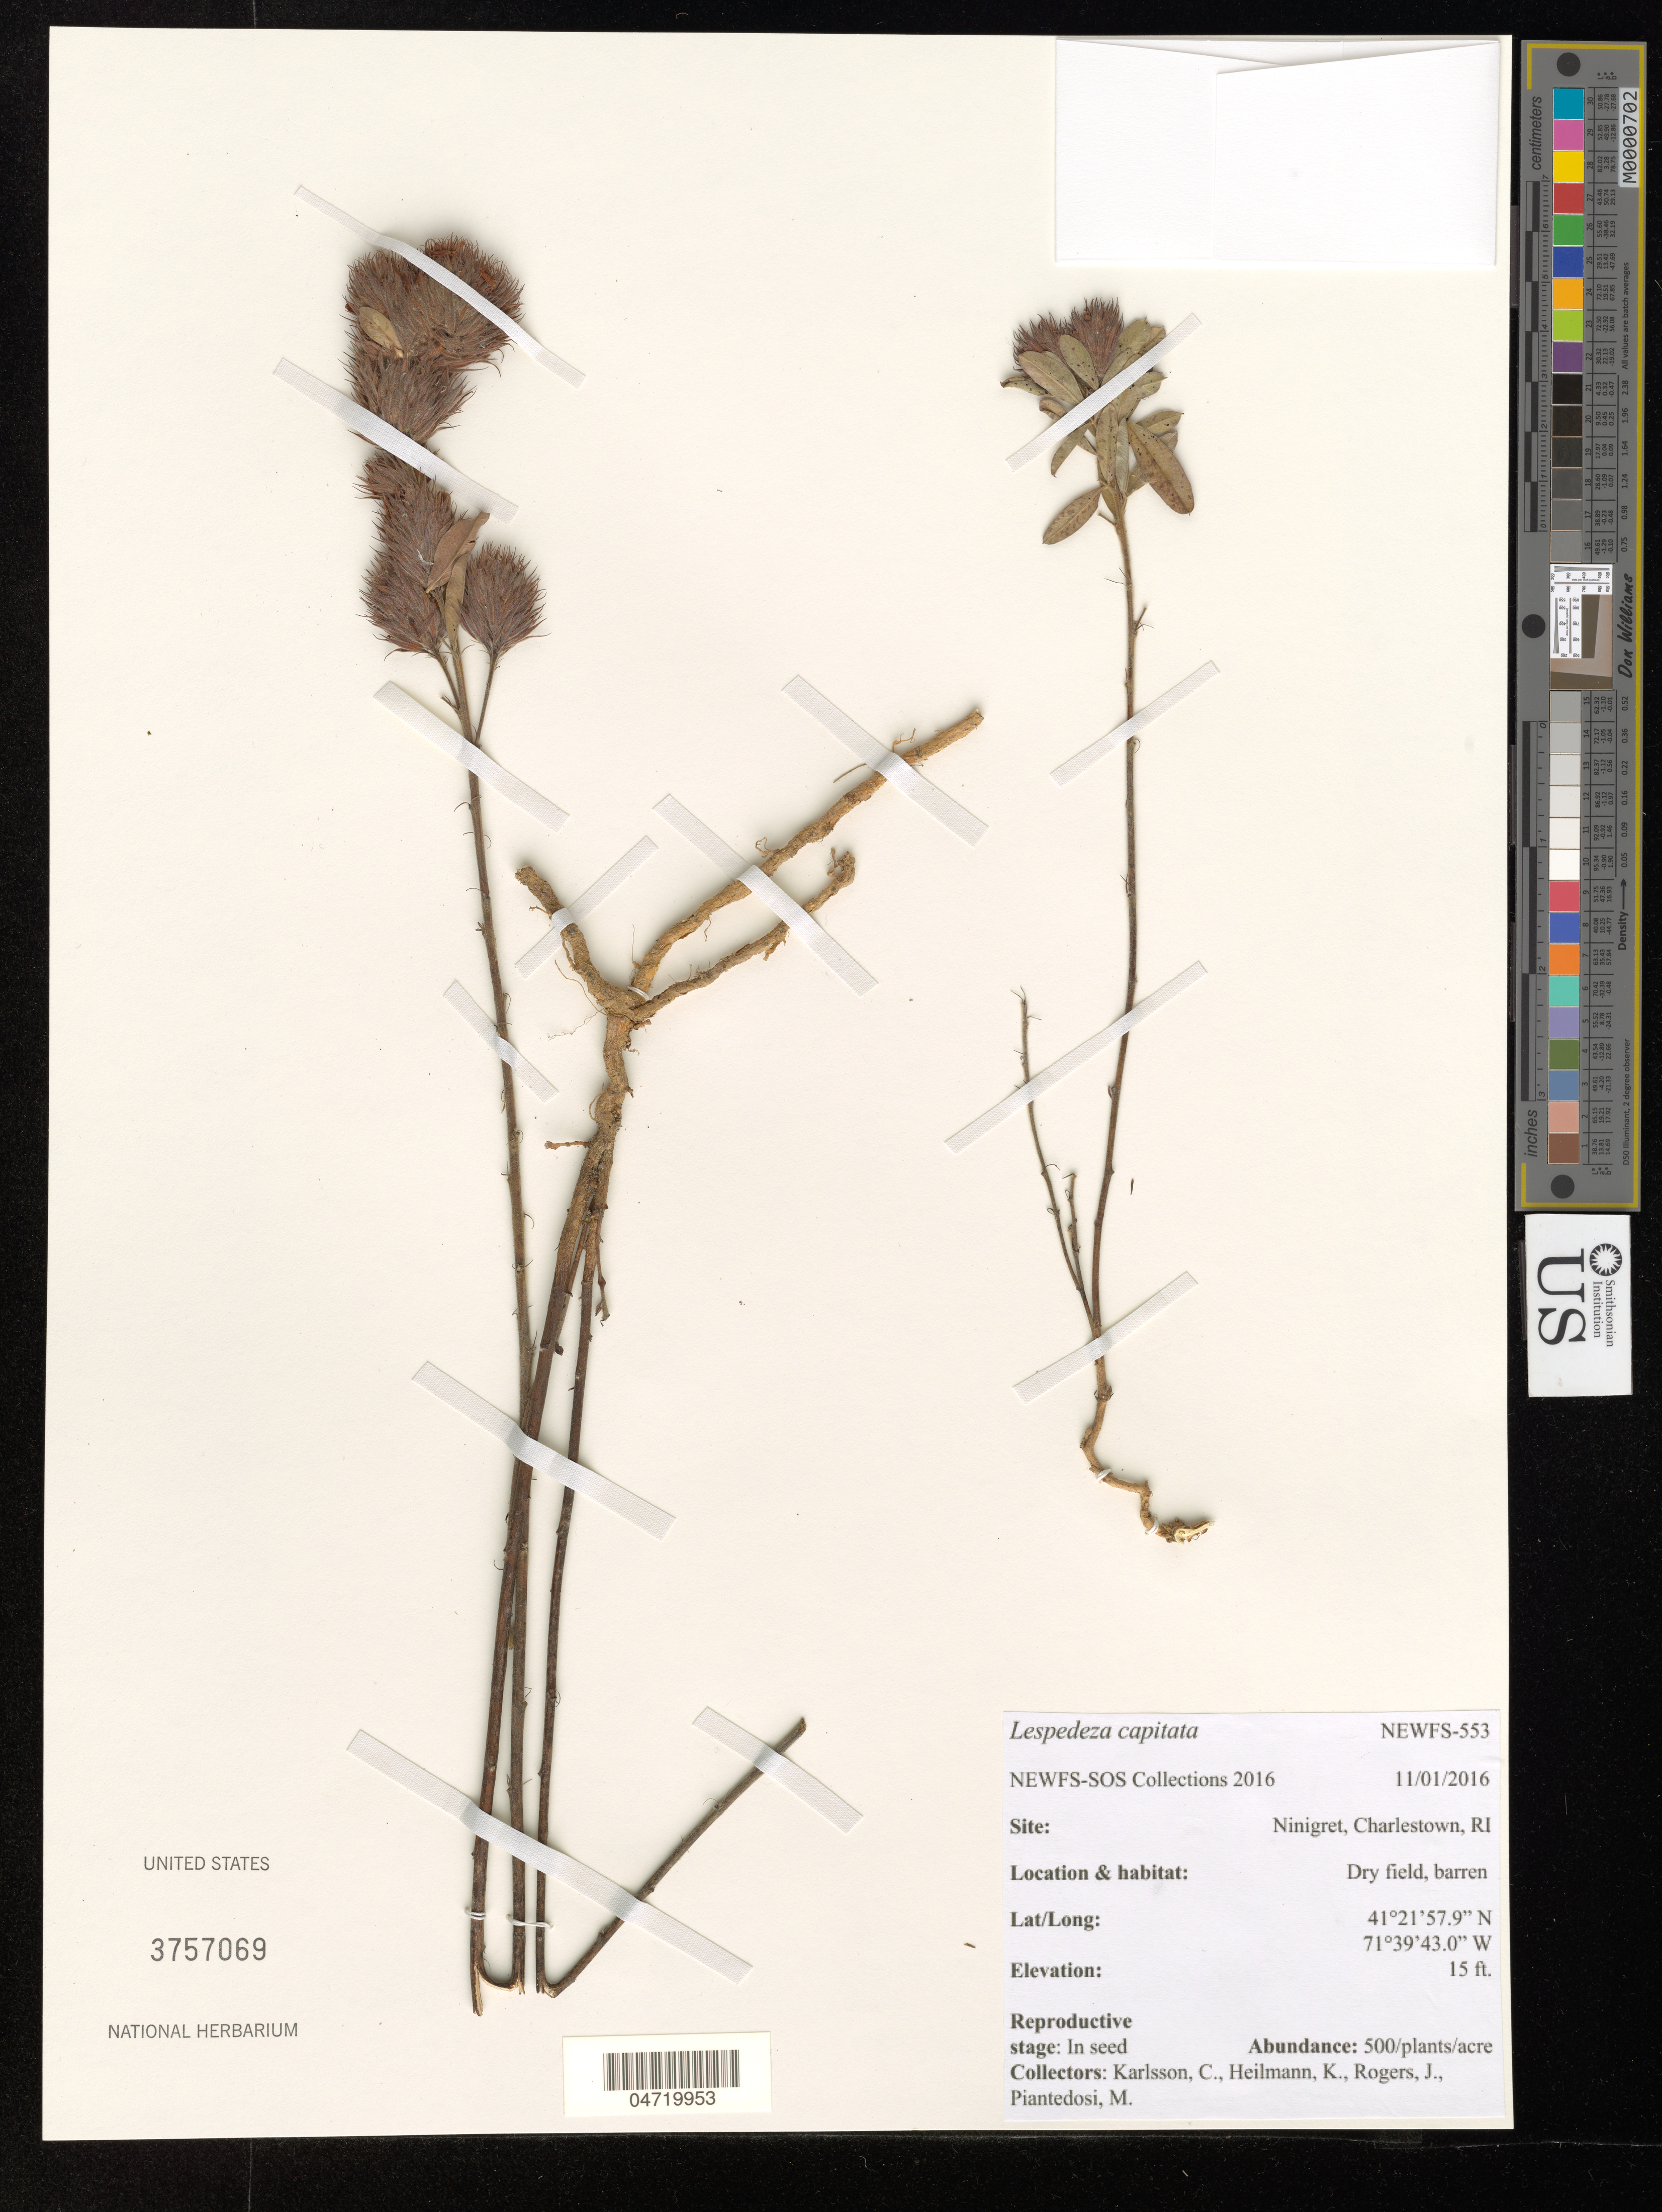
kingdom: Plantae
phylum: Tracheophyta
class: Magnoliopsida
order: Fabales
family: Fabaceae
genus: Lespedeza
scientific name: Lespedeza capitata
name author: Michx.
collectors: C. Karlsson, K. Heilmann, J. Rogers & M. Piantedosi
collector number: NEWFS-553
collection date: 2016-11-01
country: United States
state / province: Rhode Island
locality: Ninigret, Charlestown.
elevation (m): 5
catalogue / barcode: US 3757069